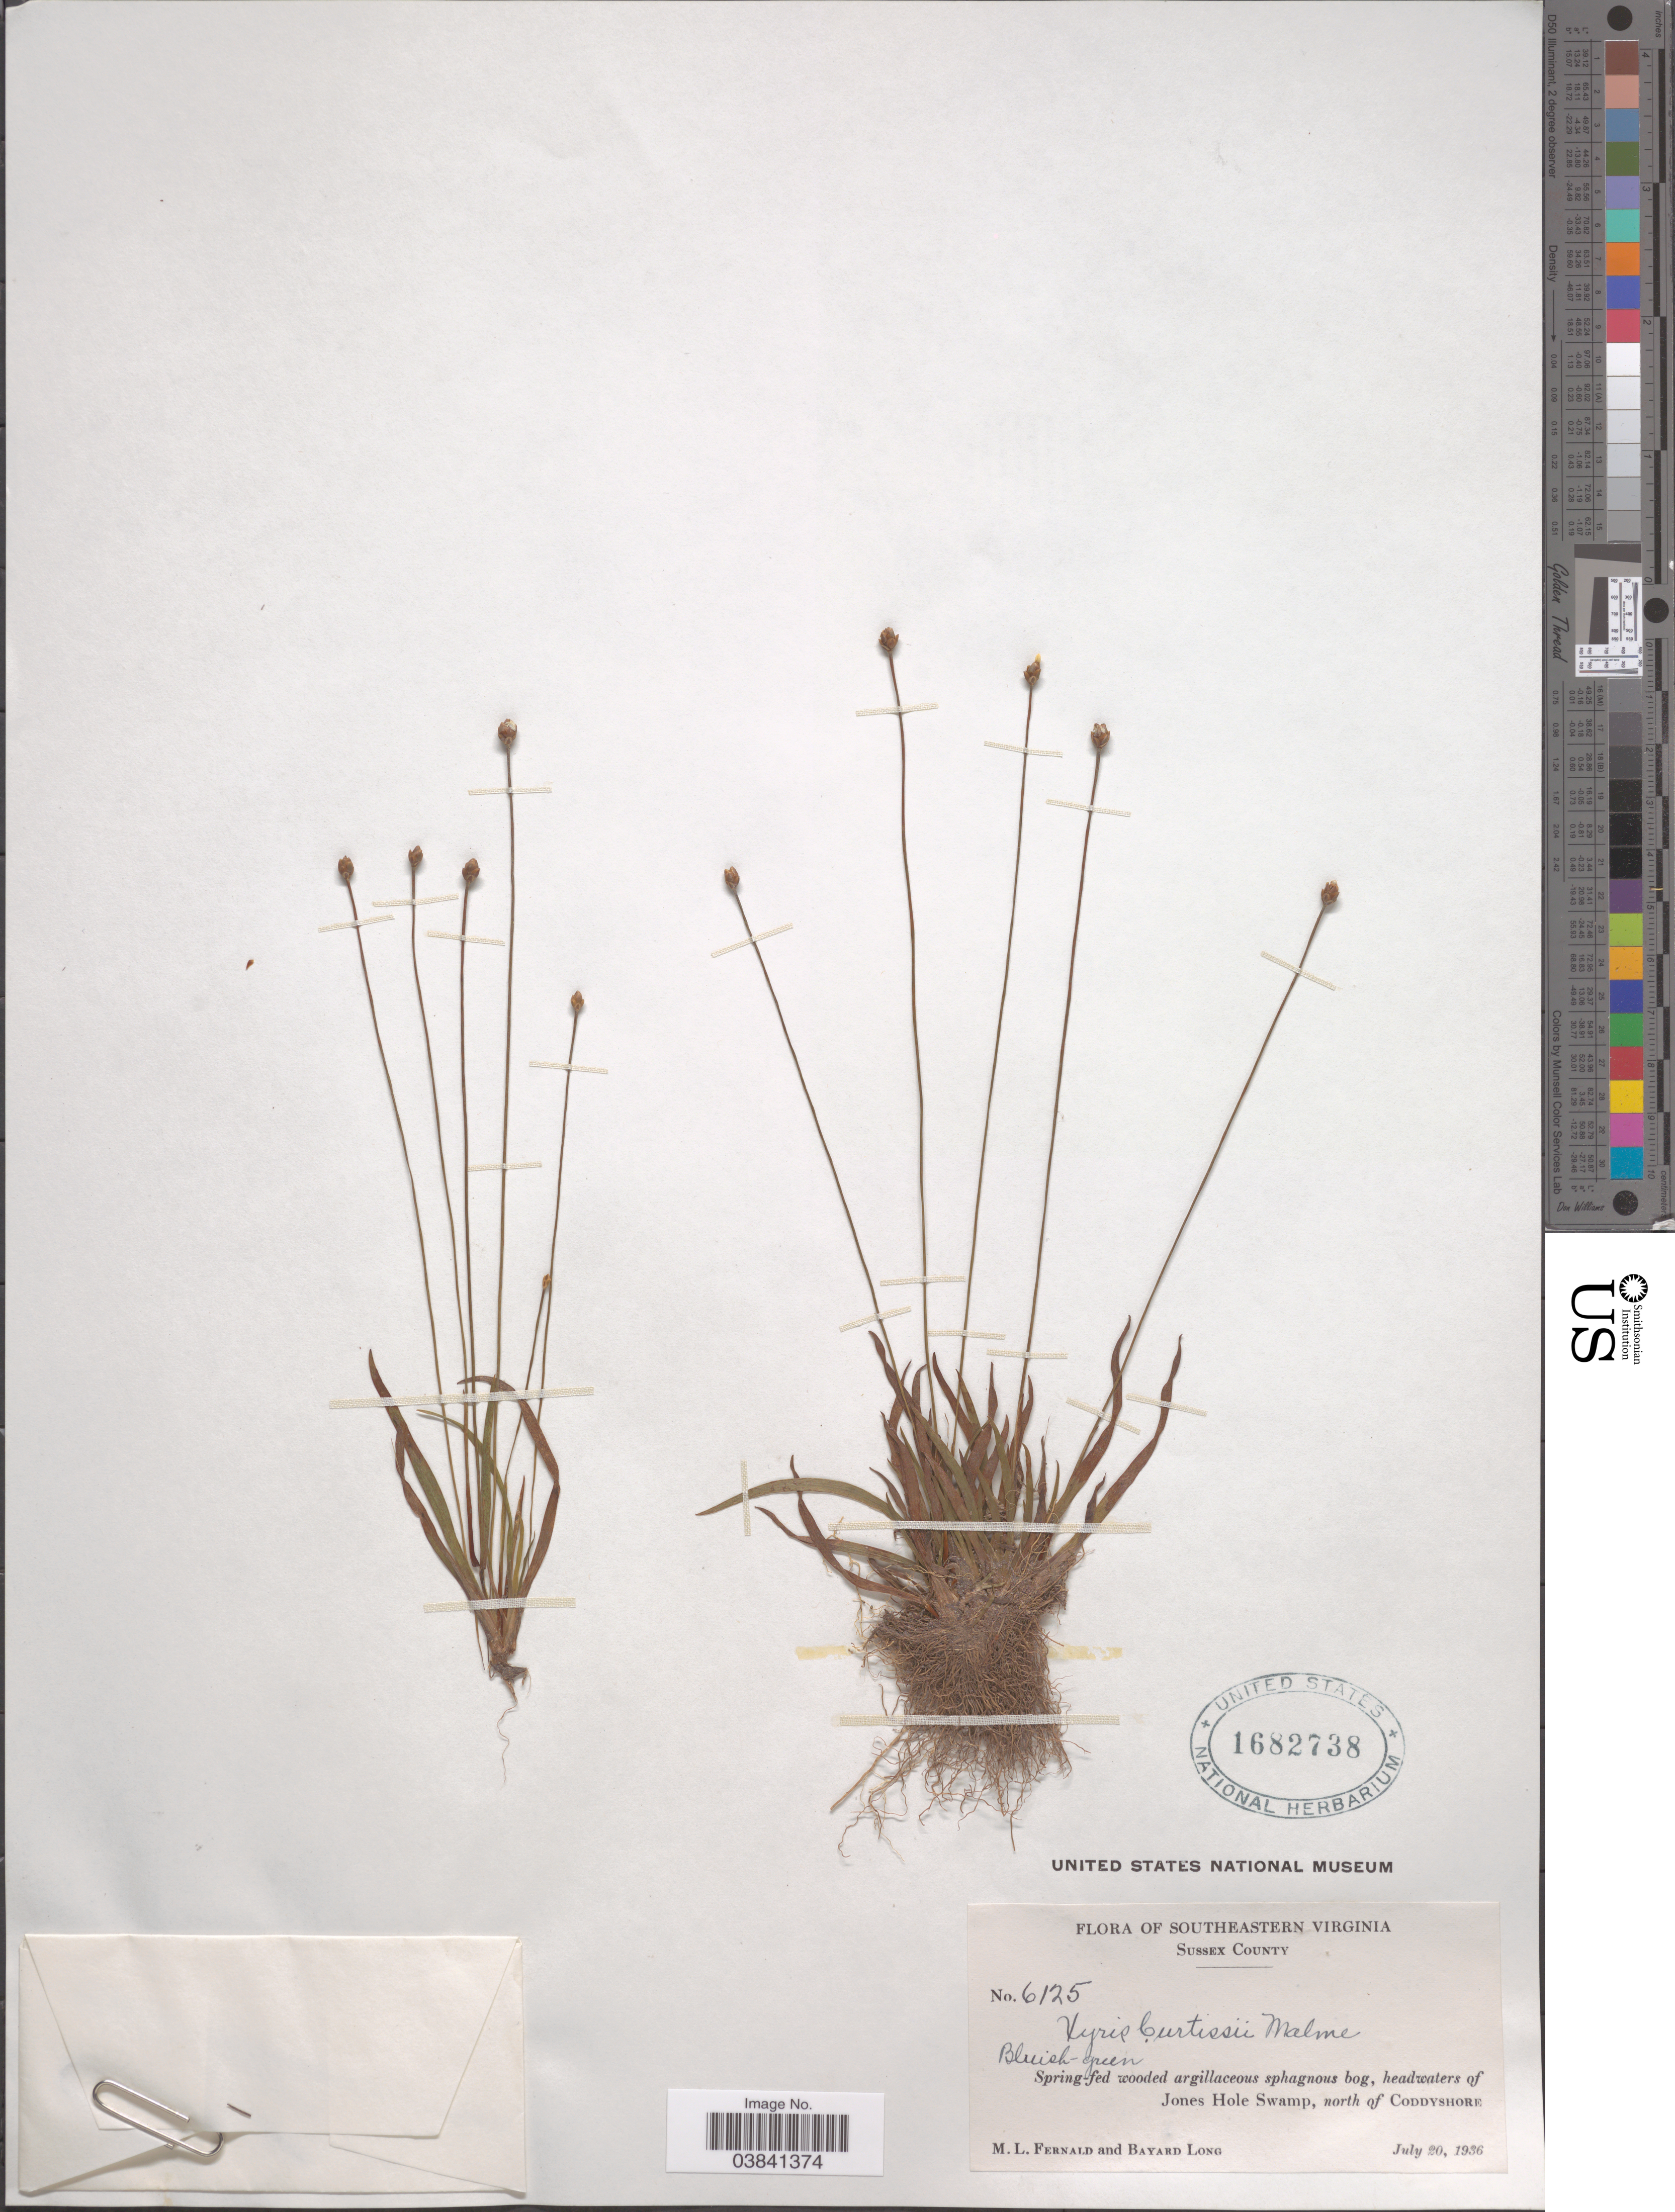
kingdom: Plantae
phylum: Tracheophyta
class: Liliopsida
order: Poales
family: Xyridaceae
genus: Xyris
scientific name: Xyris difformis var. curtissii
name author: (Malme) Kral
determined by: Kral, Robert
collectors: M. L. Fernald & B. Long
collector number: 6125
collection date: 1936-07-20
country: United States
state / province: Virginia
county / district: Sussex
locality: Southeastern Virginia. Sussex County. Headwaters of Jones Hole Swamp, north of Coddyshore.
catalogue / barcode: US 1682738